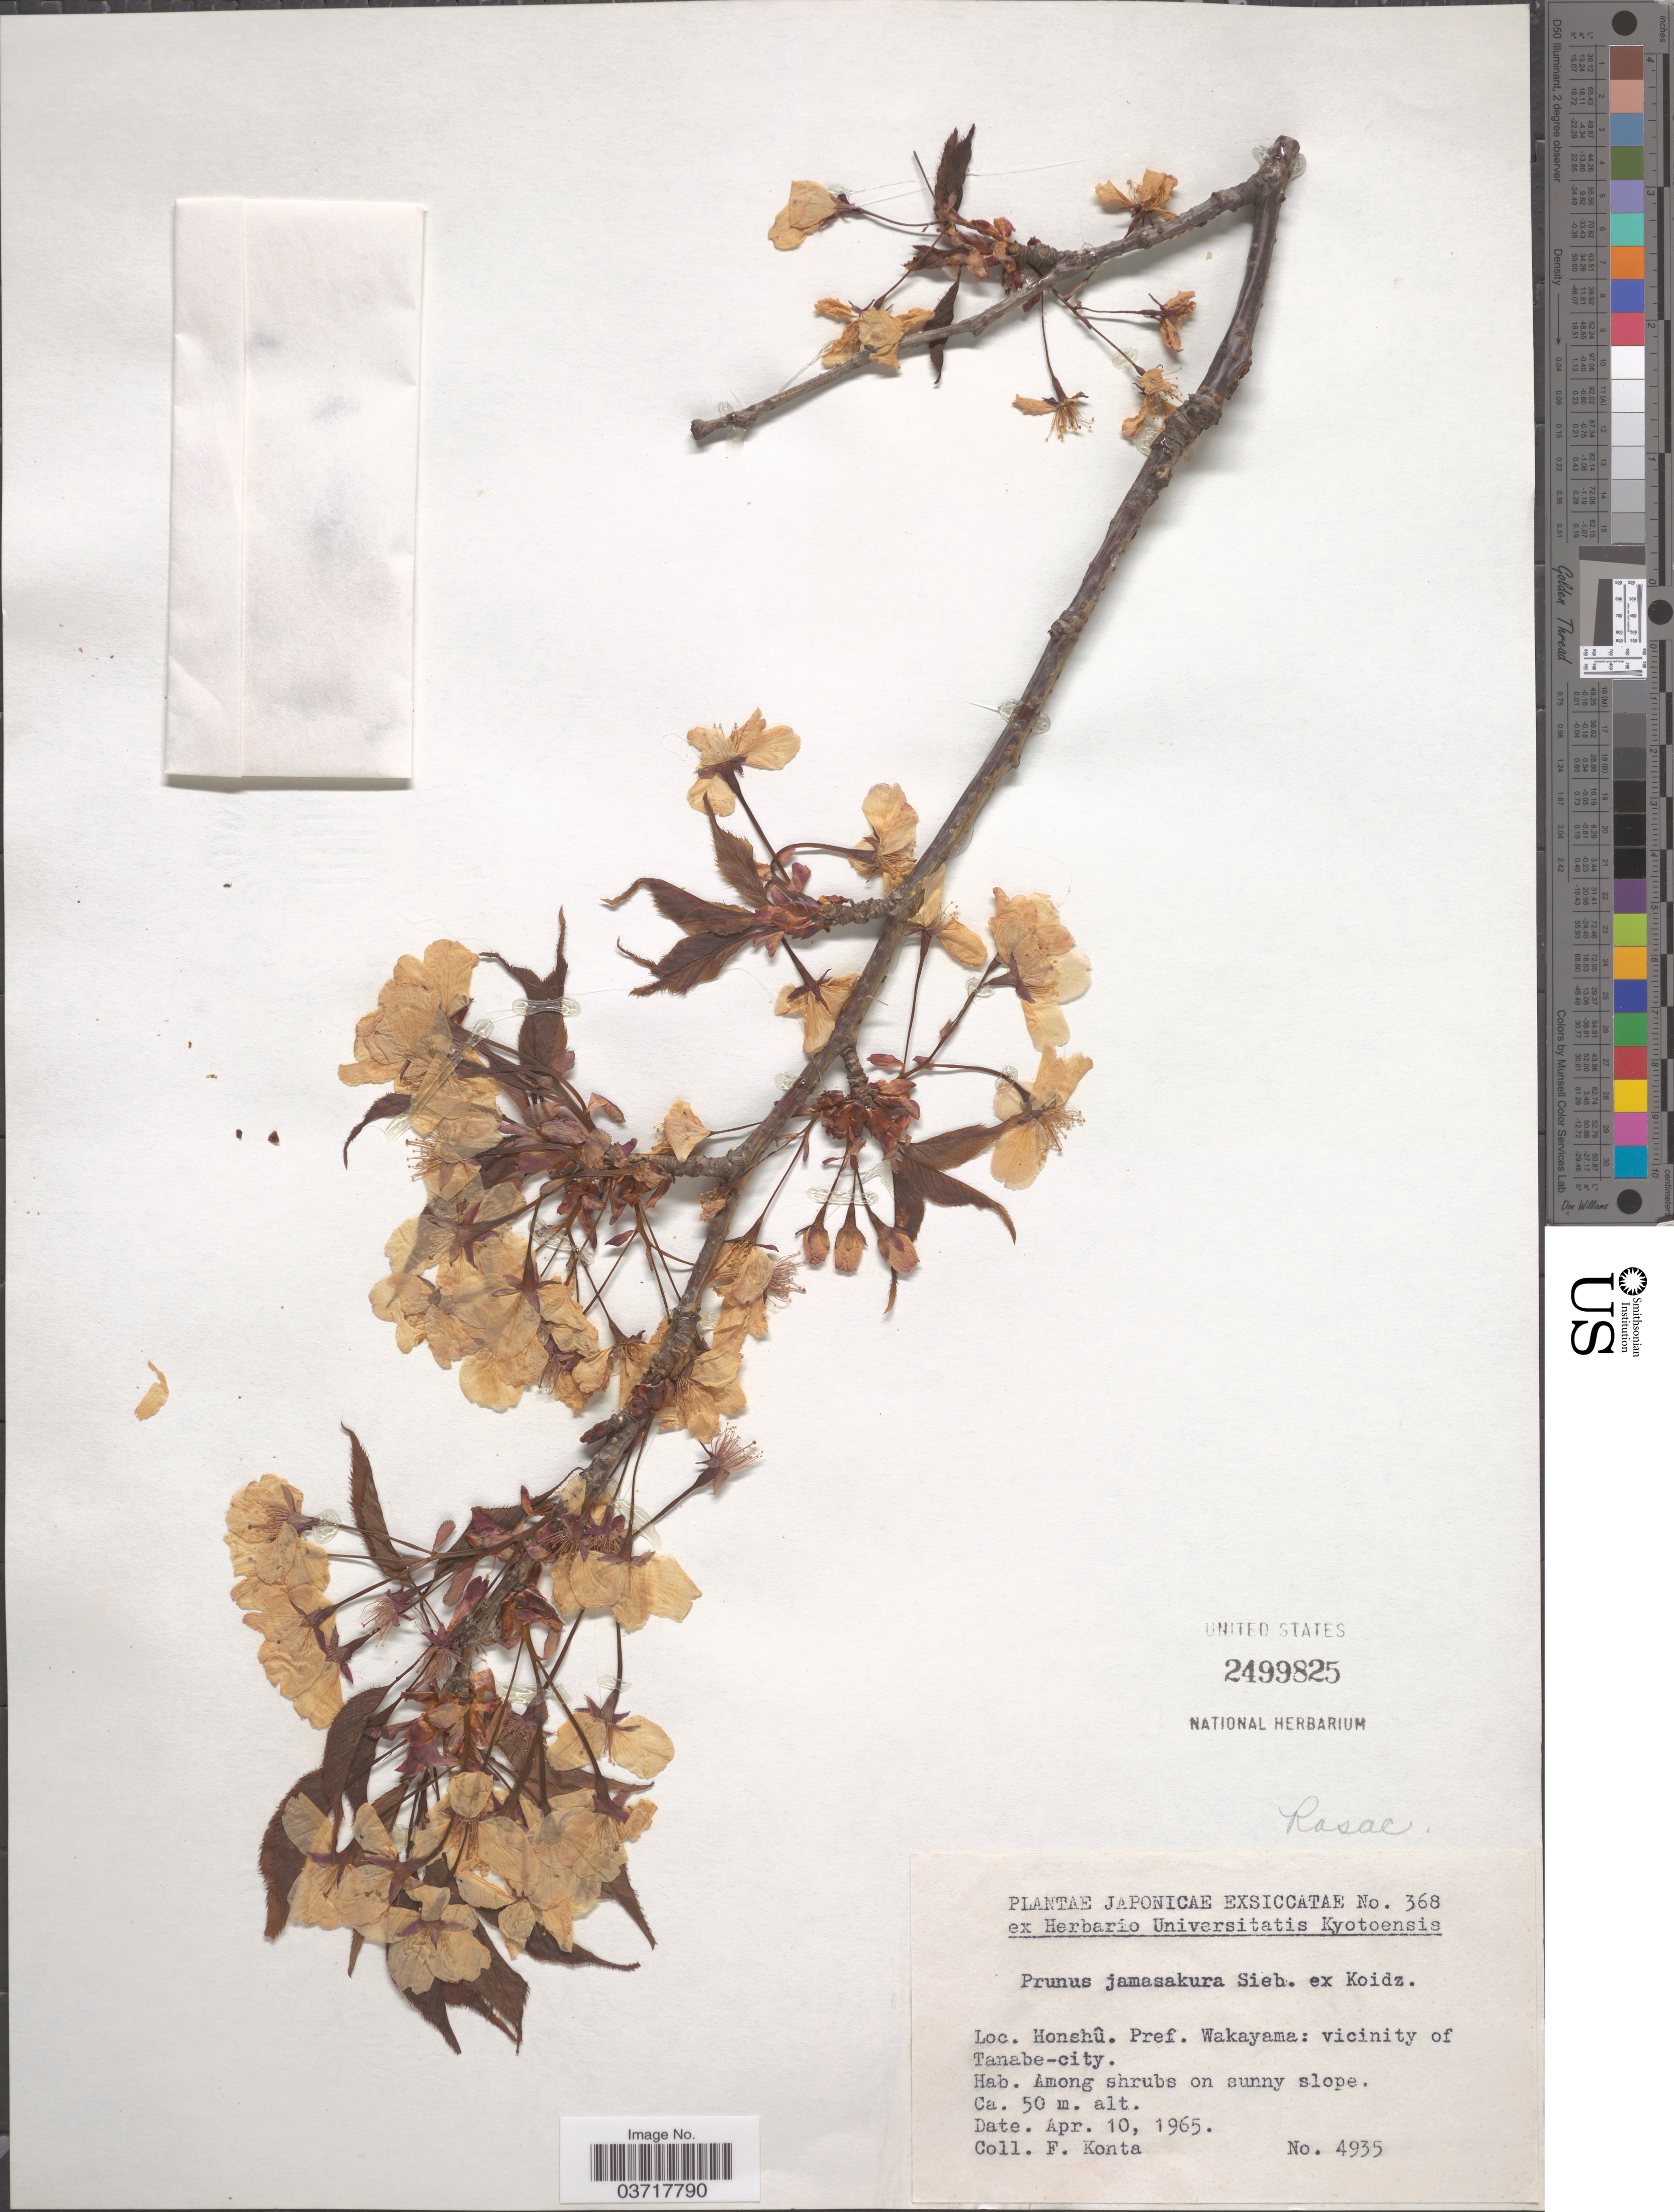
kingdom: Plantae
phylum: Tracheophyta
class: Magnoliopsida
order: Rosales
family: Rosaceae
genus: Prunus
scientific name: Prunus jamasakura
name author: Siebold ex Koidz.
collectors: F. Konta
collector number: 4935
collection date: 1965-04-10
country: Japan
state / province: Wakayama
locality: Honshû. Pref. Wakayama: vicinity of Tanabe-city.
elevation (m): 50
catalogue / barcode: US 2499825